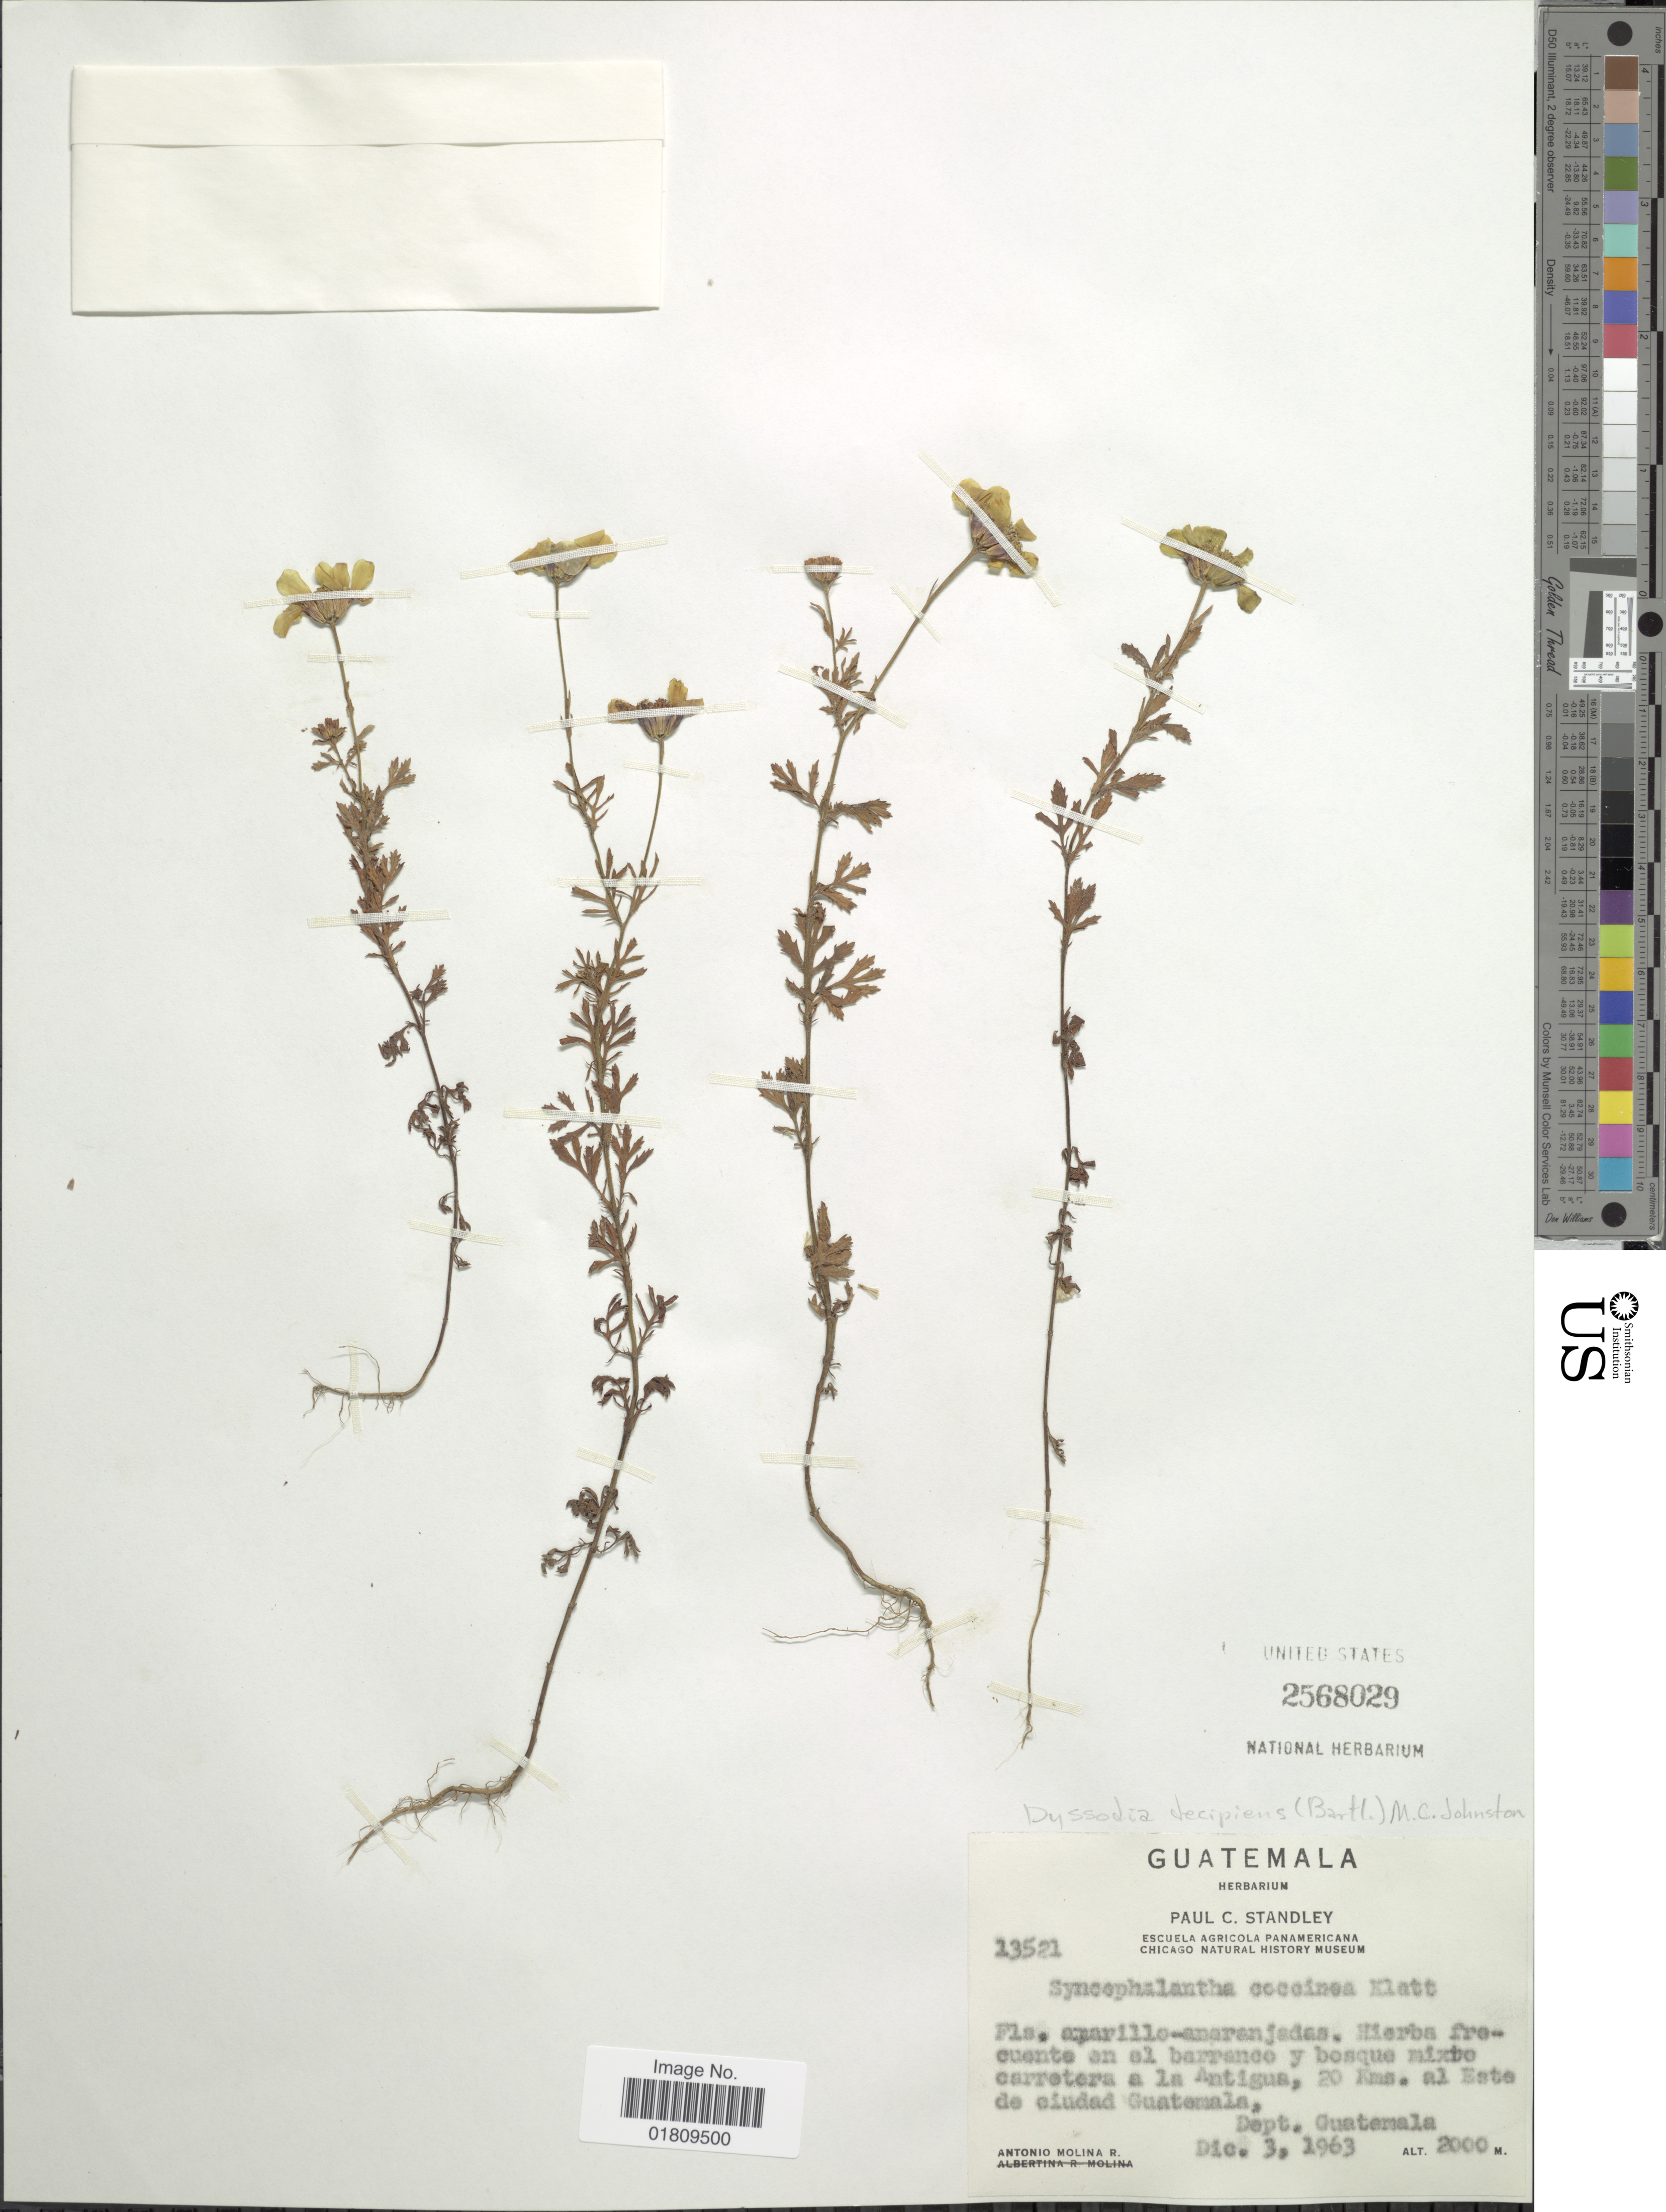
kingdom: Plantae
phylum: Tracheophyta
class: Magnoliopsida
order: Asterales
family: Asteraceae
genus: Dyssodia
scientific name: Dyssodia decipiens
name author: (Bartl.) M.C. Johnst. ex M.C. Johnst. & B.L. Turner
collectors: A. Molina R.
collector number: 13521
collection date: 1963-12-03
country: Guatemala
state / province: Guatemala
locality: Barranco y bosque micte carretera a la Antigua, 20 kms. al Este de ciudad Guatemala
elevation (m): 2000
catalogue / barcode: US 2568029